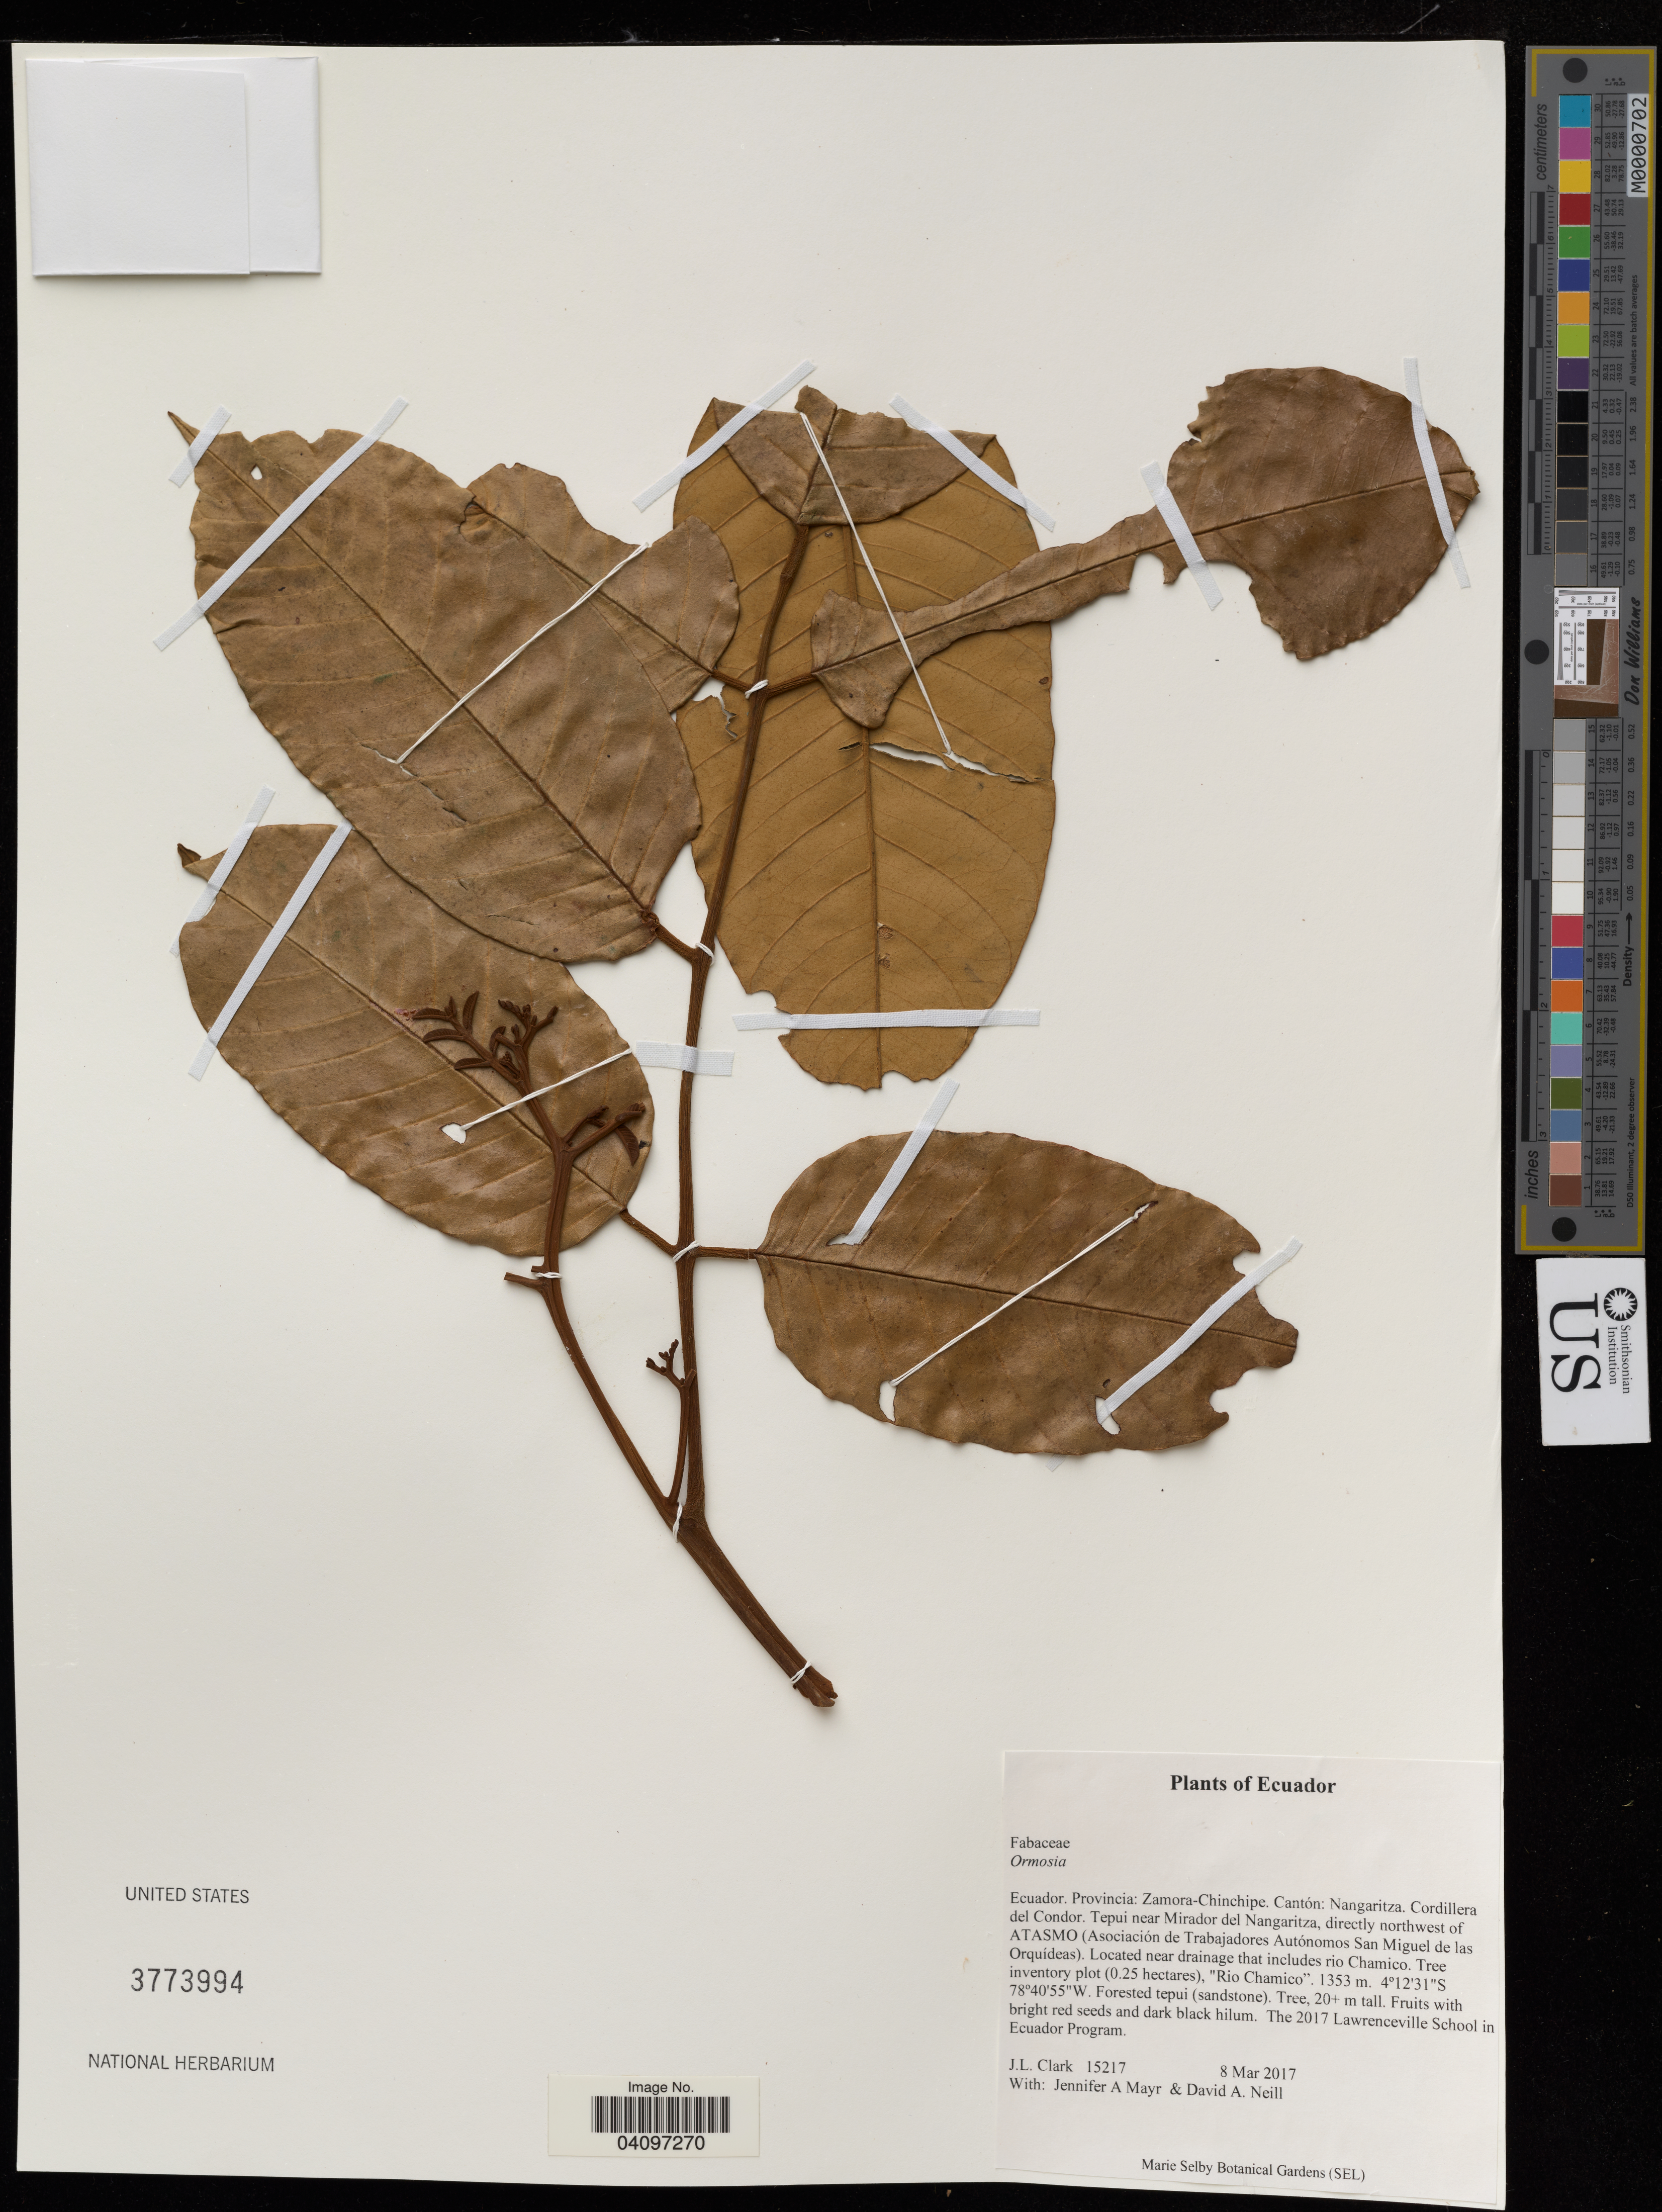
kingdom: Plantae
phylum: Tracheophyta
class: Magnoliopsida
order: Fabales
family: Fabaceae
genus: Ormosia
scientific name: Ormosia sp.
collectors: J. Clark, J. Mayr & D. A. Neill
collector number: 15217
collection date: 2017-03-08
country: Ecuador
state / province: Zamora-Chinchipe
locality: Cantón: Nangaritza. Cordillera del Condor. Tepui near Mirador del Nangaritza, directly northwest of ATASMO (Asociación de Trabajadores Autónomos San Miguel de las Orquídeas). Located near drainage that includes rio Chamico. Tree inventory plot (0.25 hectares), "Rio Chamico".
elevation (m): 1353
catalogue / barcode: US 3773994